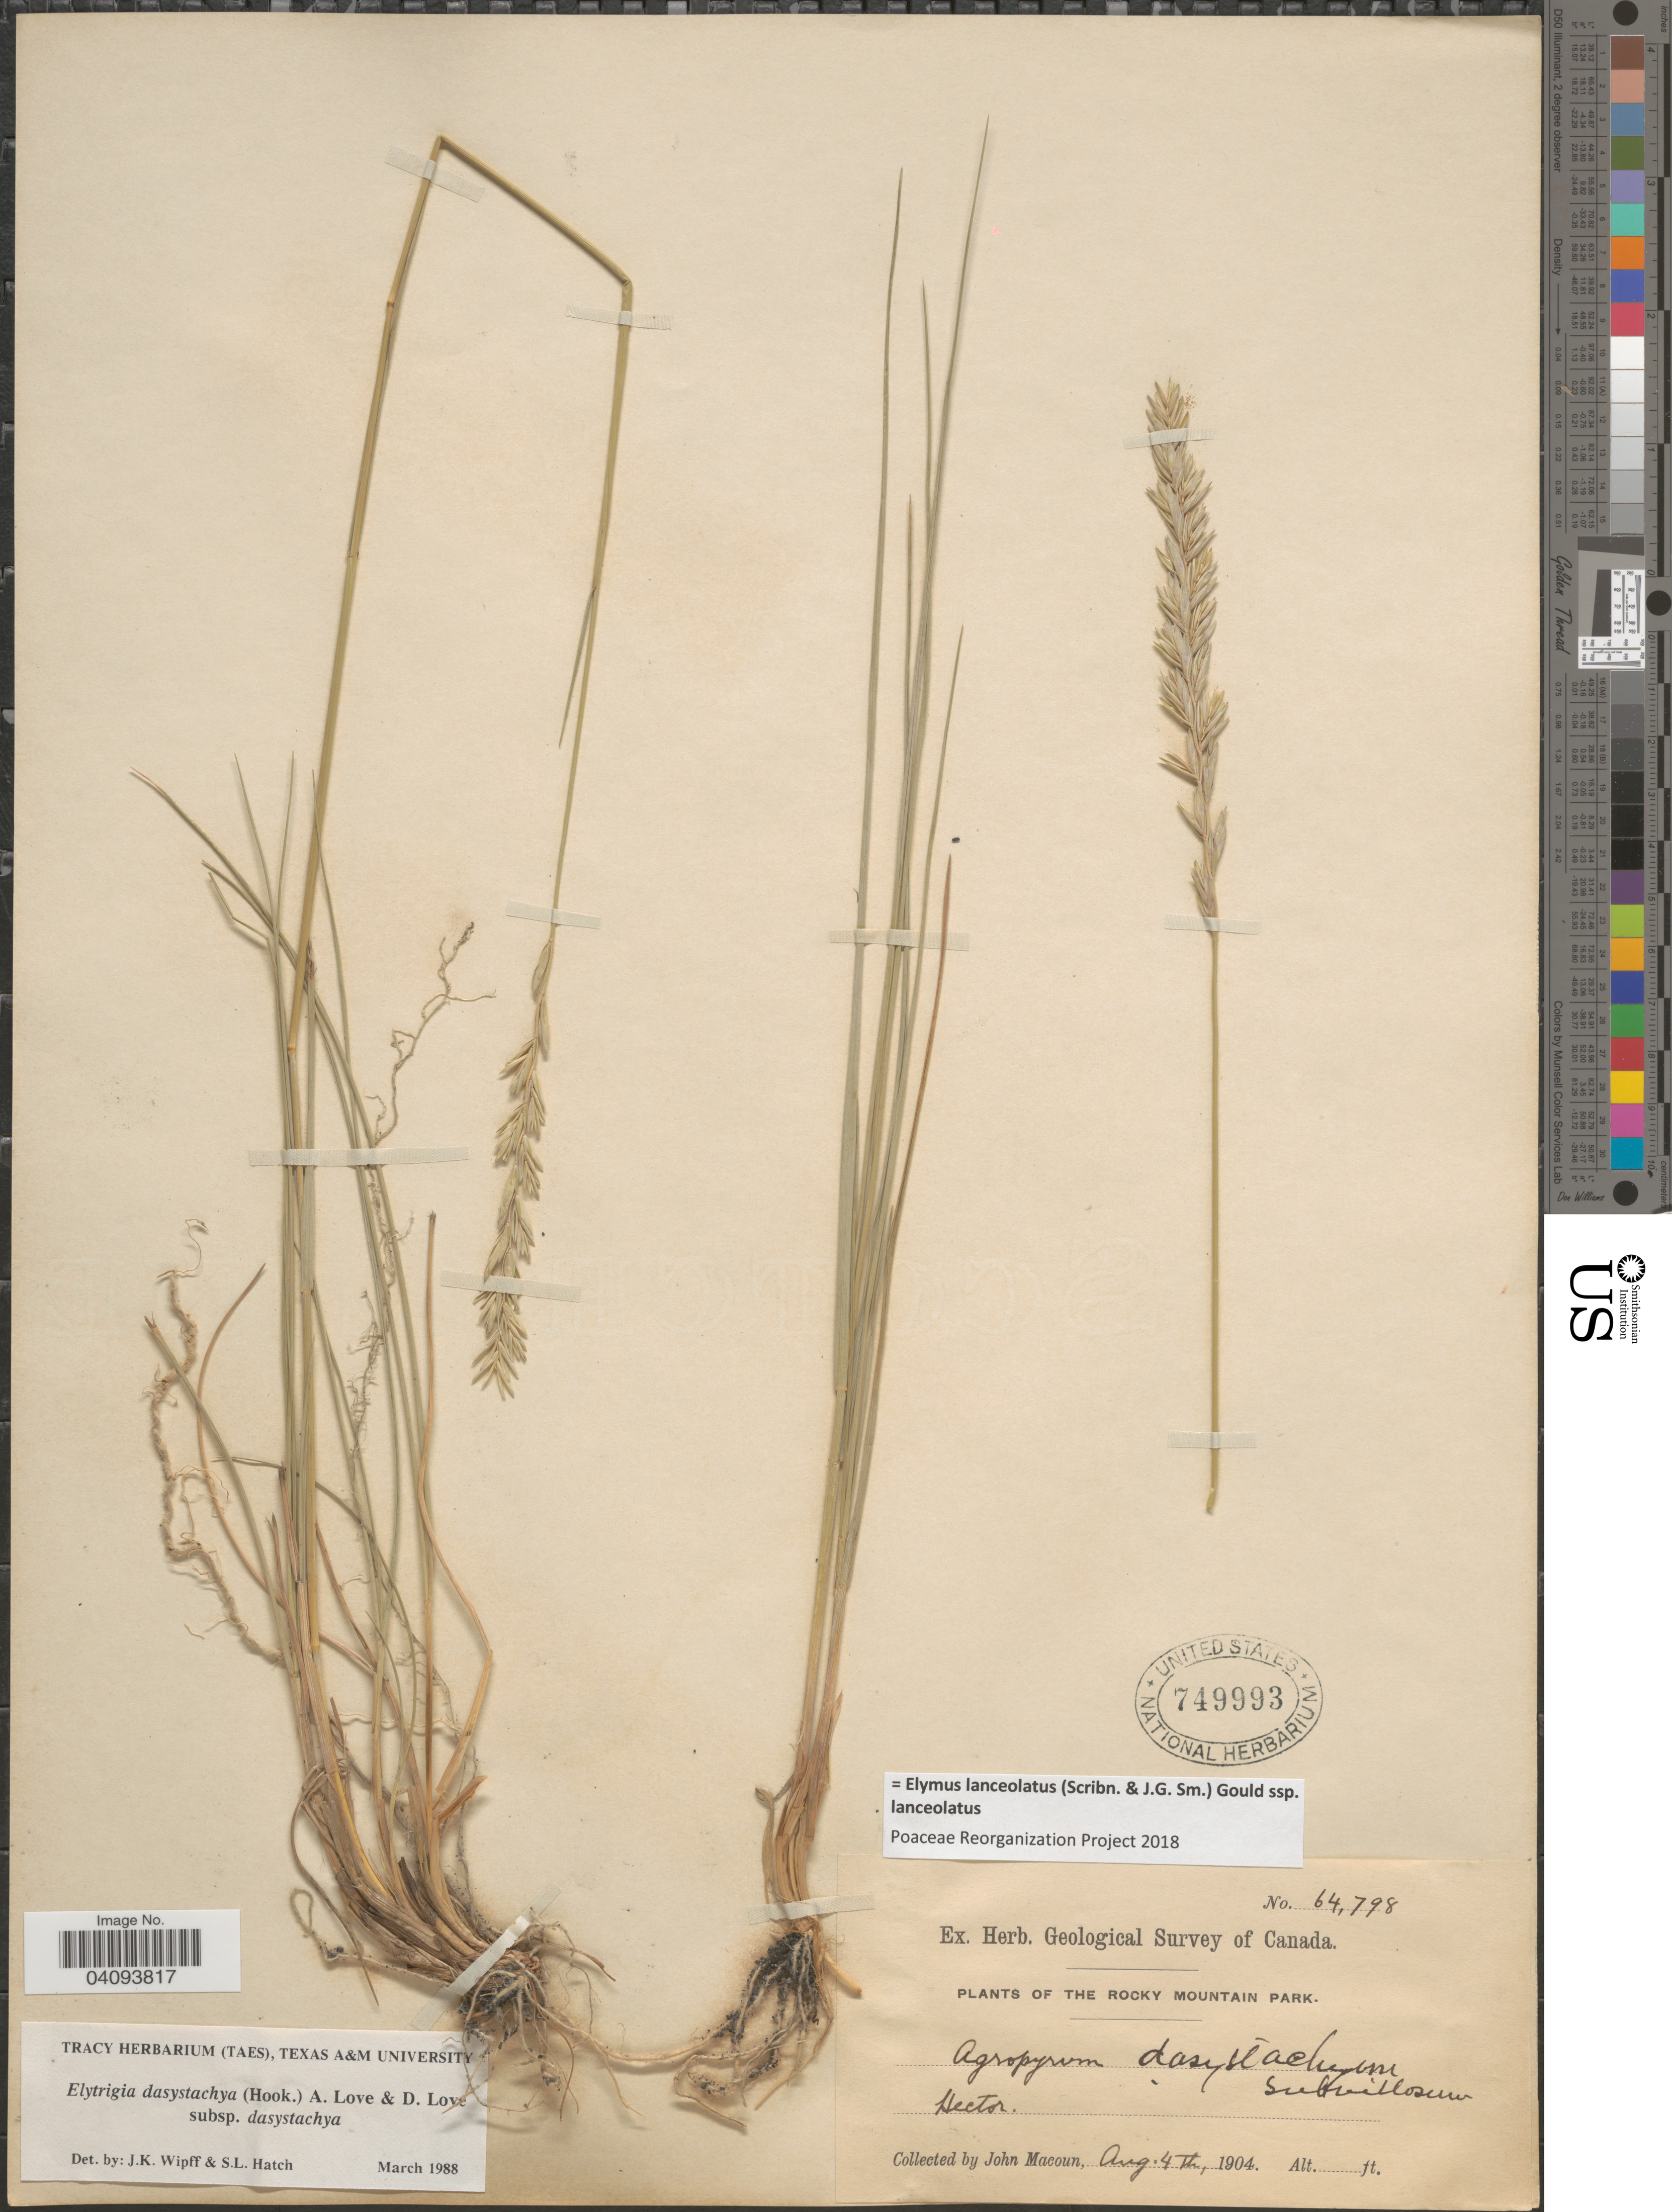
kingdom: Plantae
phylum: Tracheophyta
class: Liliopsida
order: Poales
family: Poaceae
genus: Elymus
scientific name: Elymus lanceolatus subsp. lanceolatus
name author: (Scribn. & J.G. Sm.) Gould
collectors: J. Macoun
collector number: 64798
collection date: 1904-08-04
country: Canada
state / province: Alberta/ British Columbia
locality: Geological Survey of Canada. The Rocky Mountain Park. Hector.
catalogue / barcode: US 749993